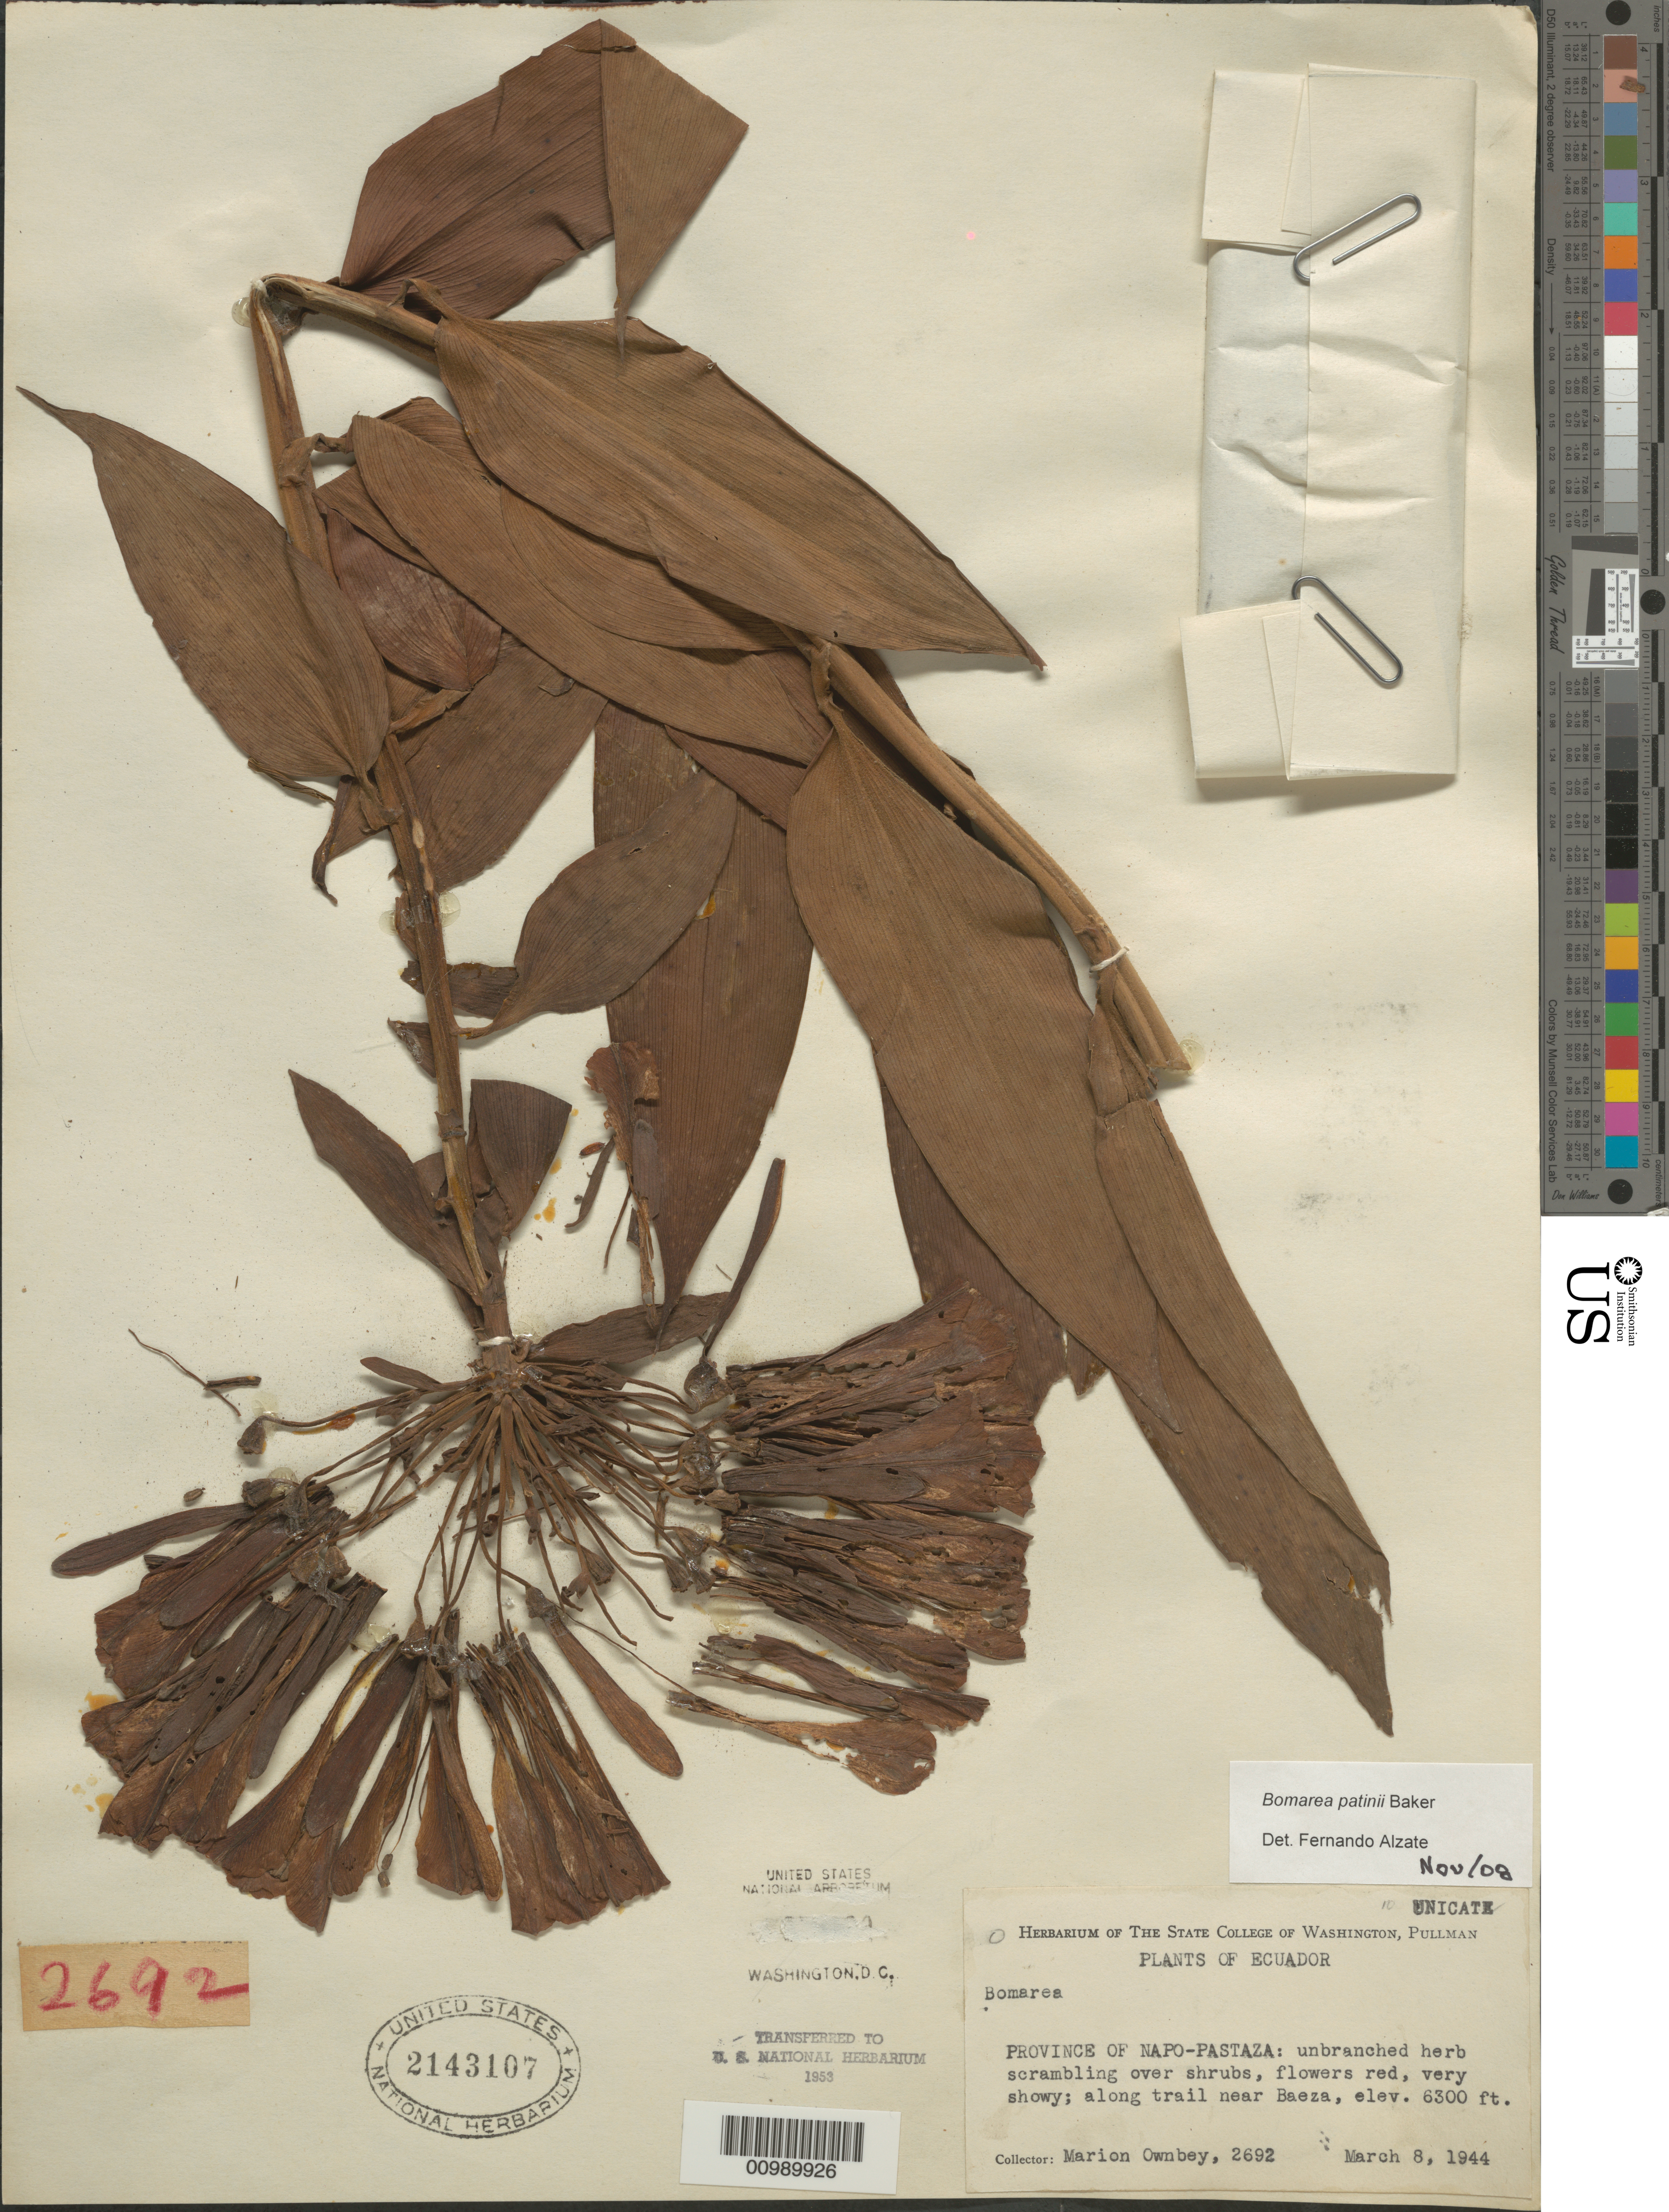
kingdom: Plantae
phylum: Tracheophyta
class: Liliopsida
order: Liliales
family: Alstroemeriaceae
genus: Bomarea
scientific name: Bomarea patinii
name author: Baker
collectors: F. M. Ownbey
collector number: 2692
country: Ecuador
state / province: Napo / Pastaza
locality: Near Baeza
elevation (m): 1920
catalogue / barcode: US 2143107